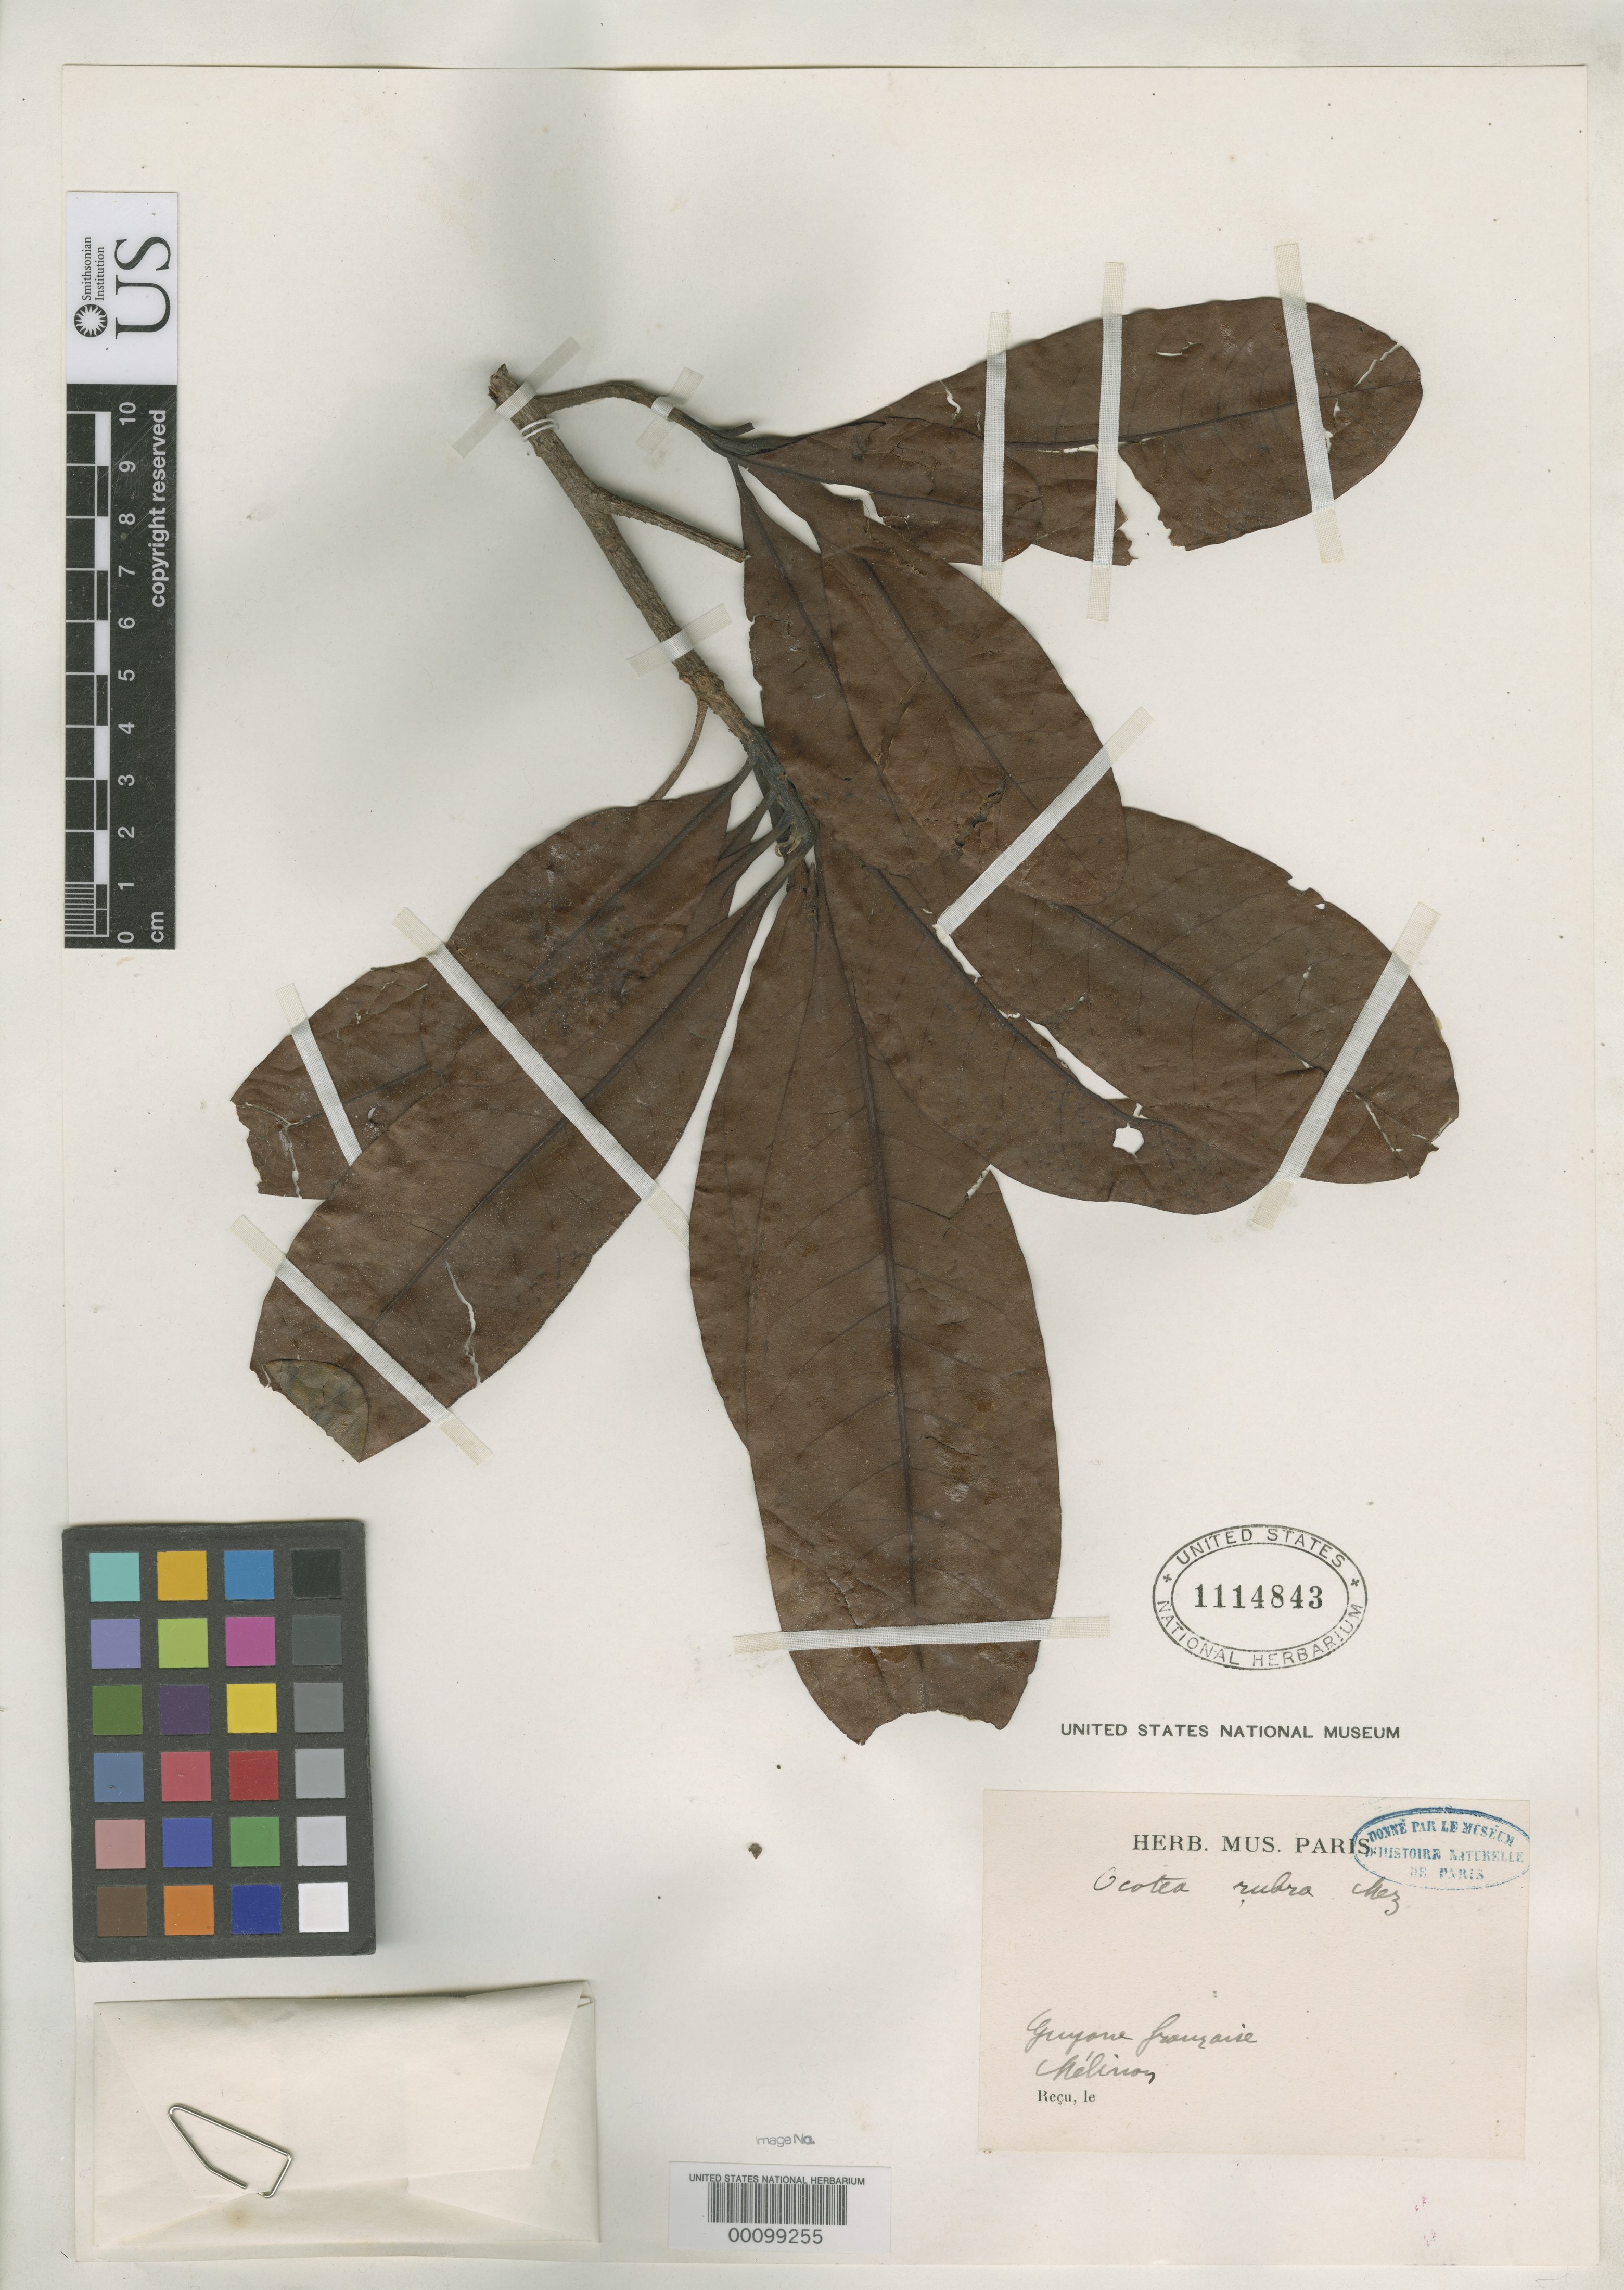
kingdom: Plantae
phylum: Tracheophyta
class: Magnoliopsida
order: Laurales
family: Lauraceae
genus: Ocotea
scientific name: Ocotea rubra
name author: Mez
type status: Type Collection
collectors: M. Melinon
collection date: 1863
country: French Guiana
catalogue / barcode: US 1114843